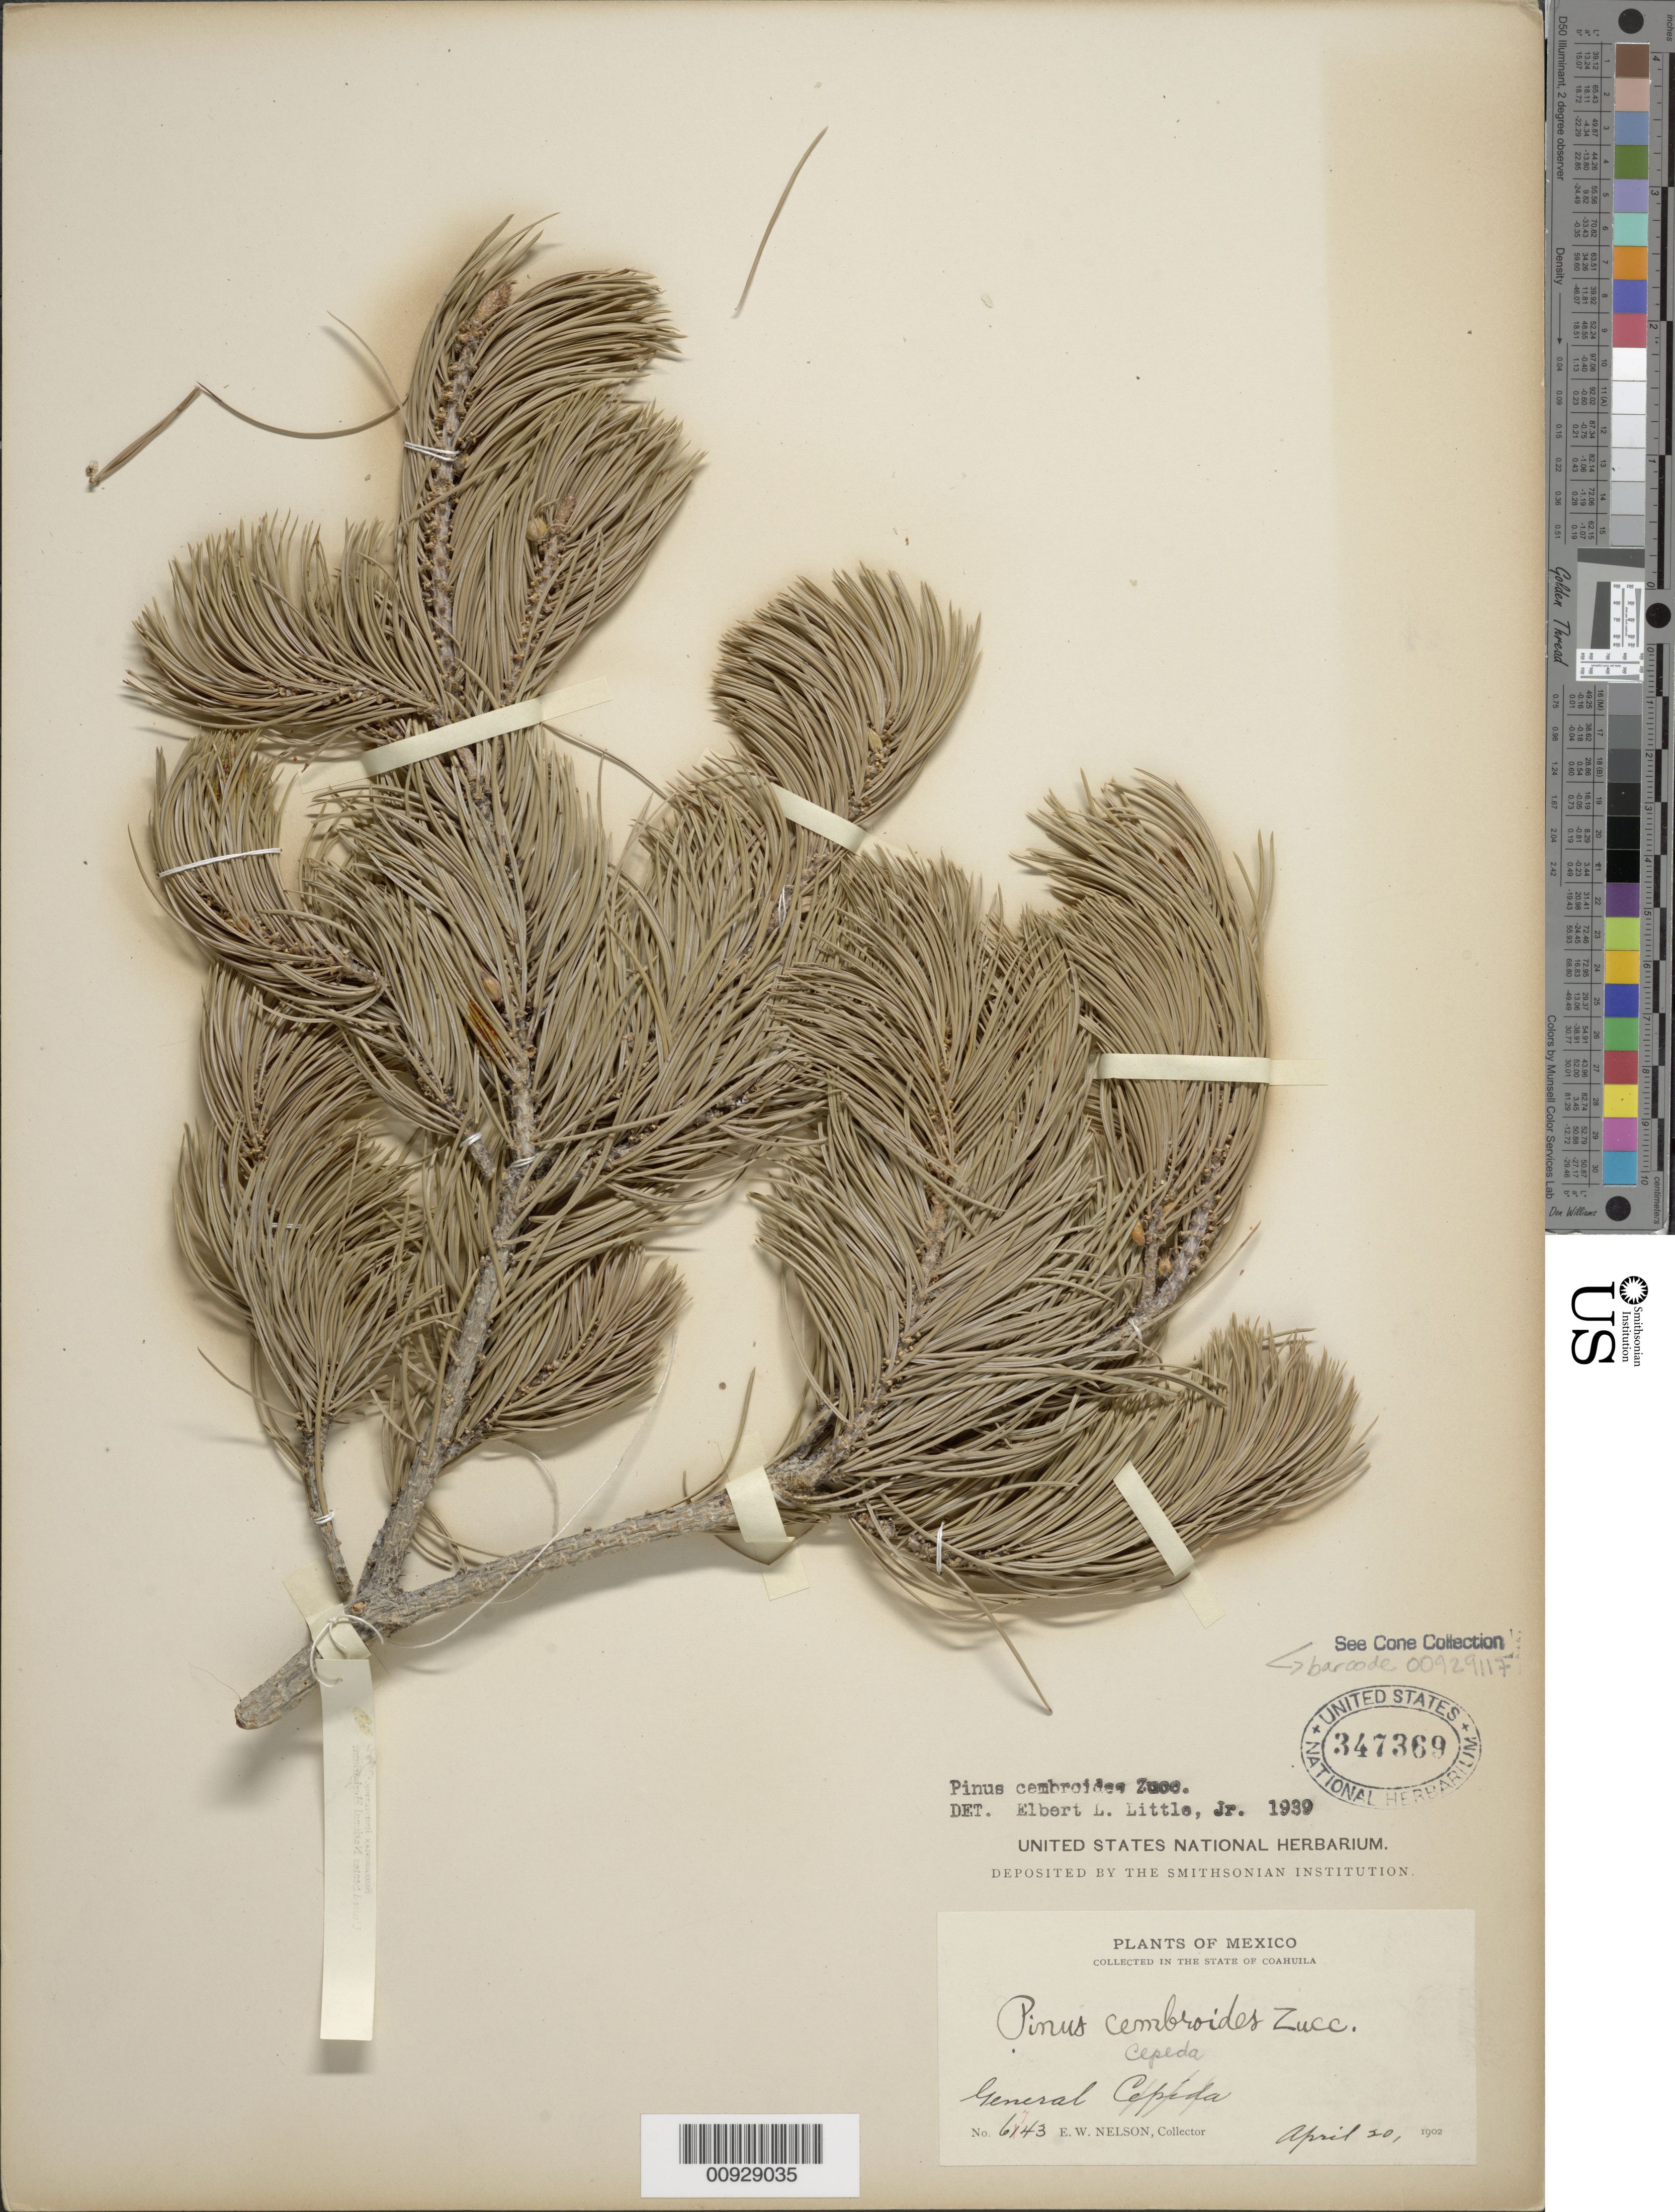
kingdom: Plantae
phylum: Tracheophyta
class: Pinopsida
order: Pinales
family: Pinaceae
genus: Pinus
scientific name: Pinus cembroides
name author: Zucc.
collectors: E. W. Nelson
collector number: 6743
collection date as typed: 20 Apr 1902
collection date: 1902-04-20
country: Mexico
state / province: Coahuila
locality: General Cepeda.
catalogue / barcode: US 347369